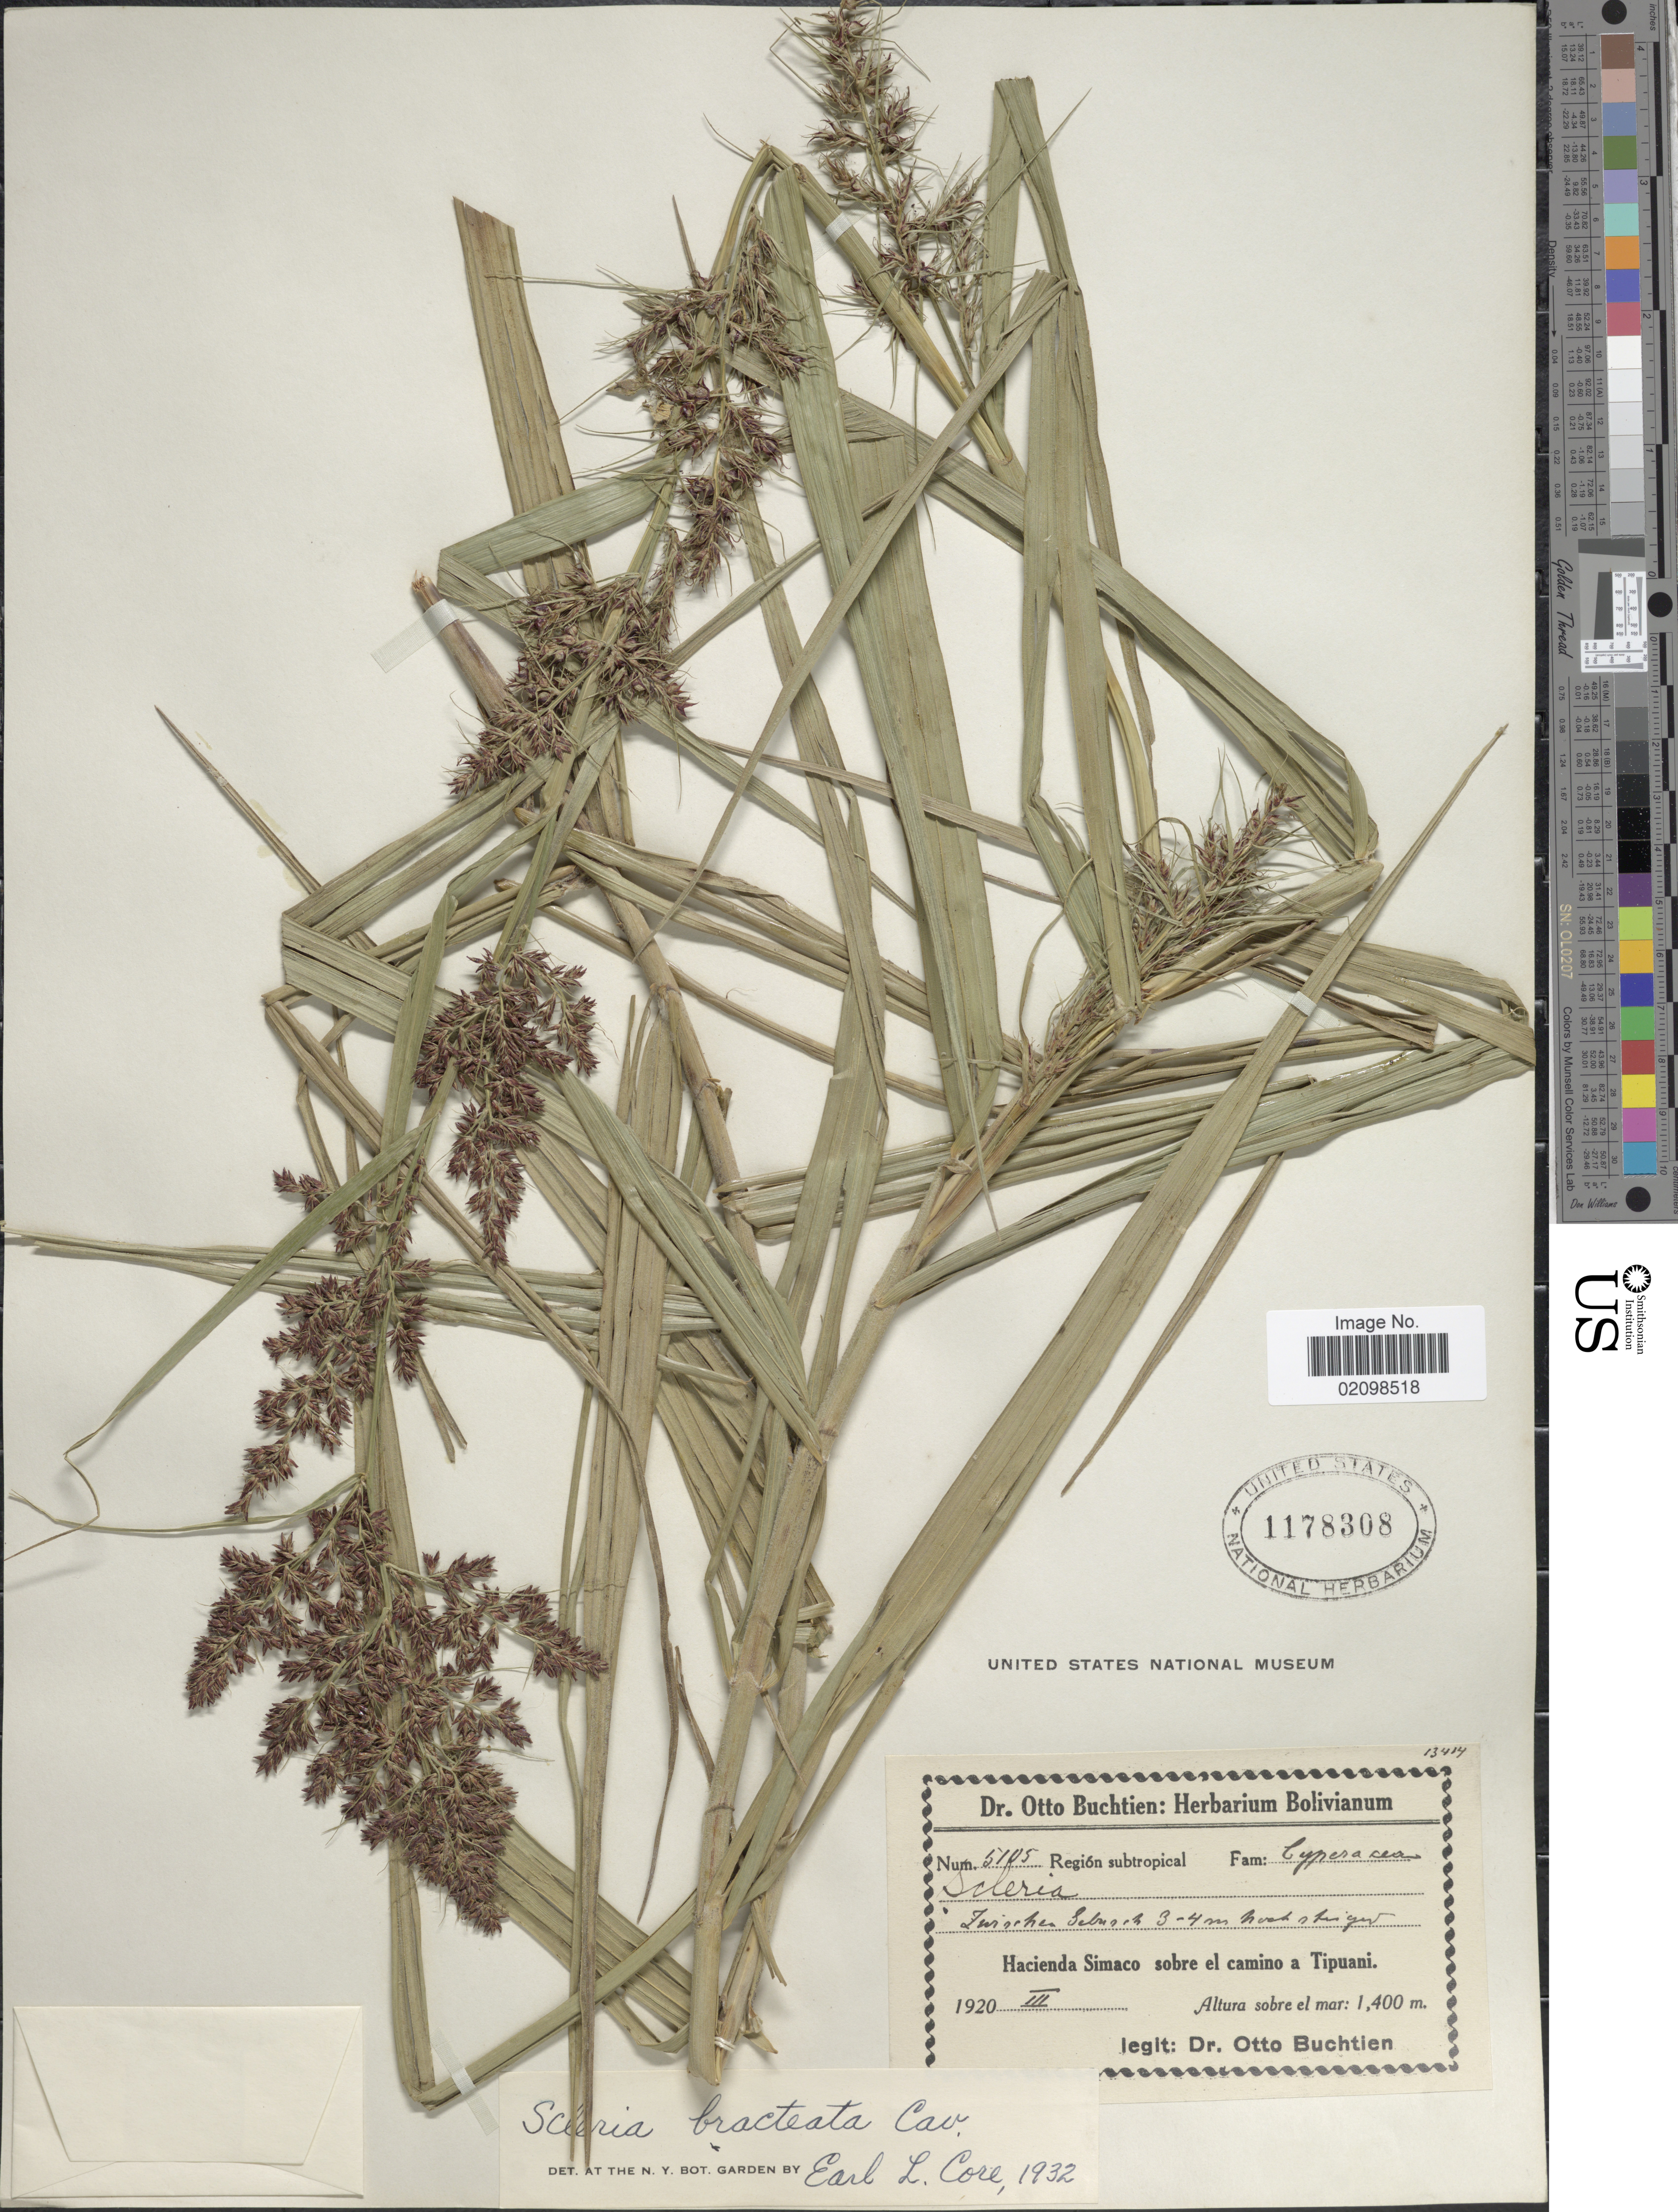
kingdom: Plantae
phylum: Tracheophyta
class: Liliopsida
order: Poales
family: Cyperaceae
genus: Scleria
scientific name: Scleria bracteata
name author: Cav.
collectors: O. Buchtien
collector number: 5105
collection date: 1920-03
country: Bolivia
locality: Hacienda Simaco sobre el camino a Tipuani.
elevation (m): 1400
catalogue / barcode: US 1178308